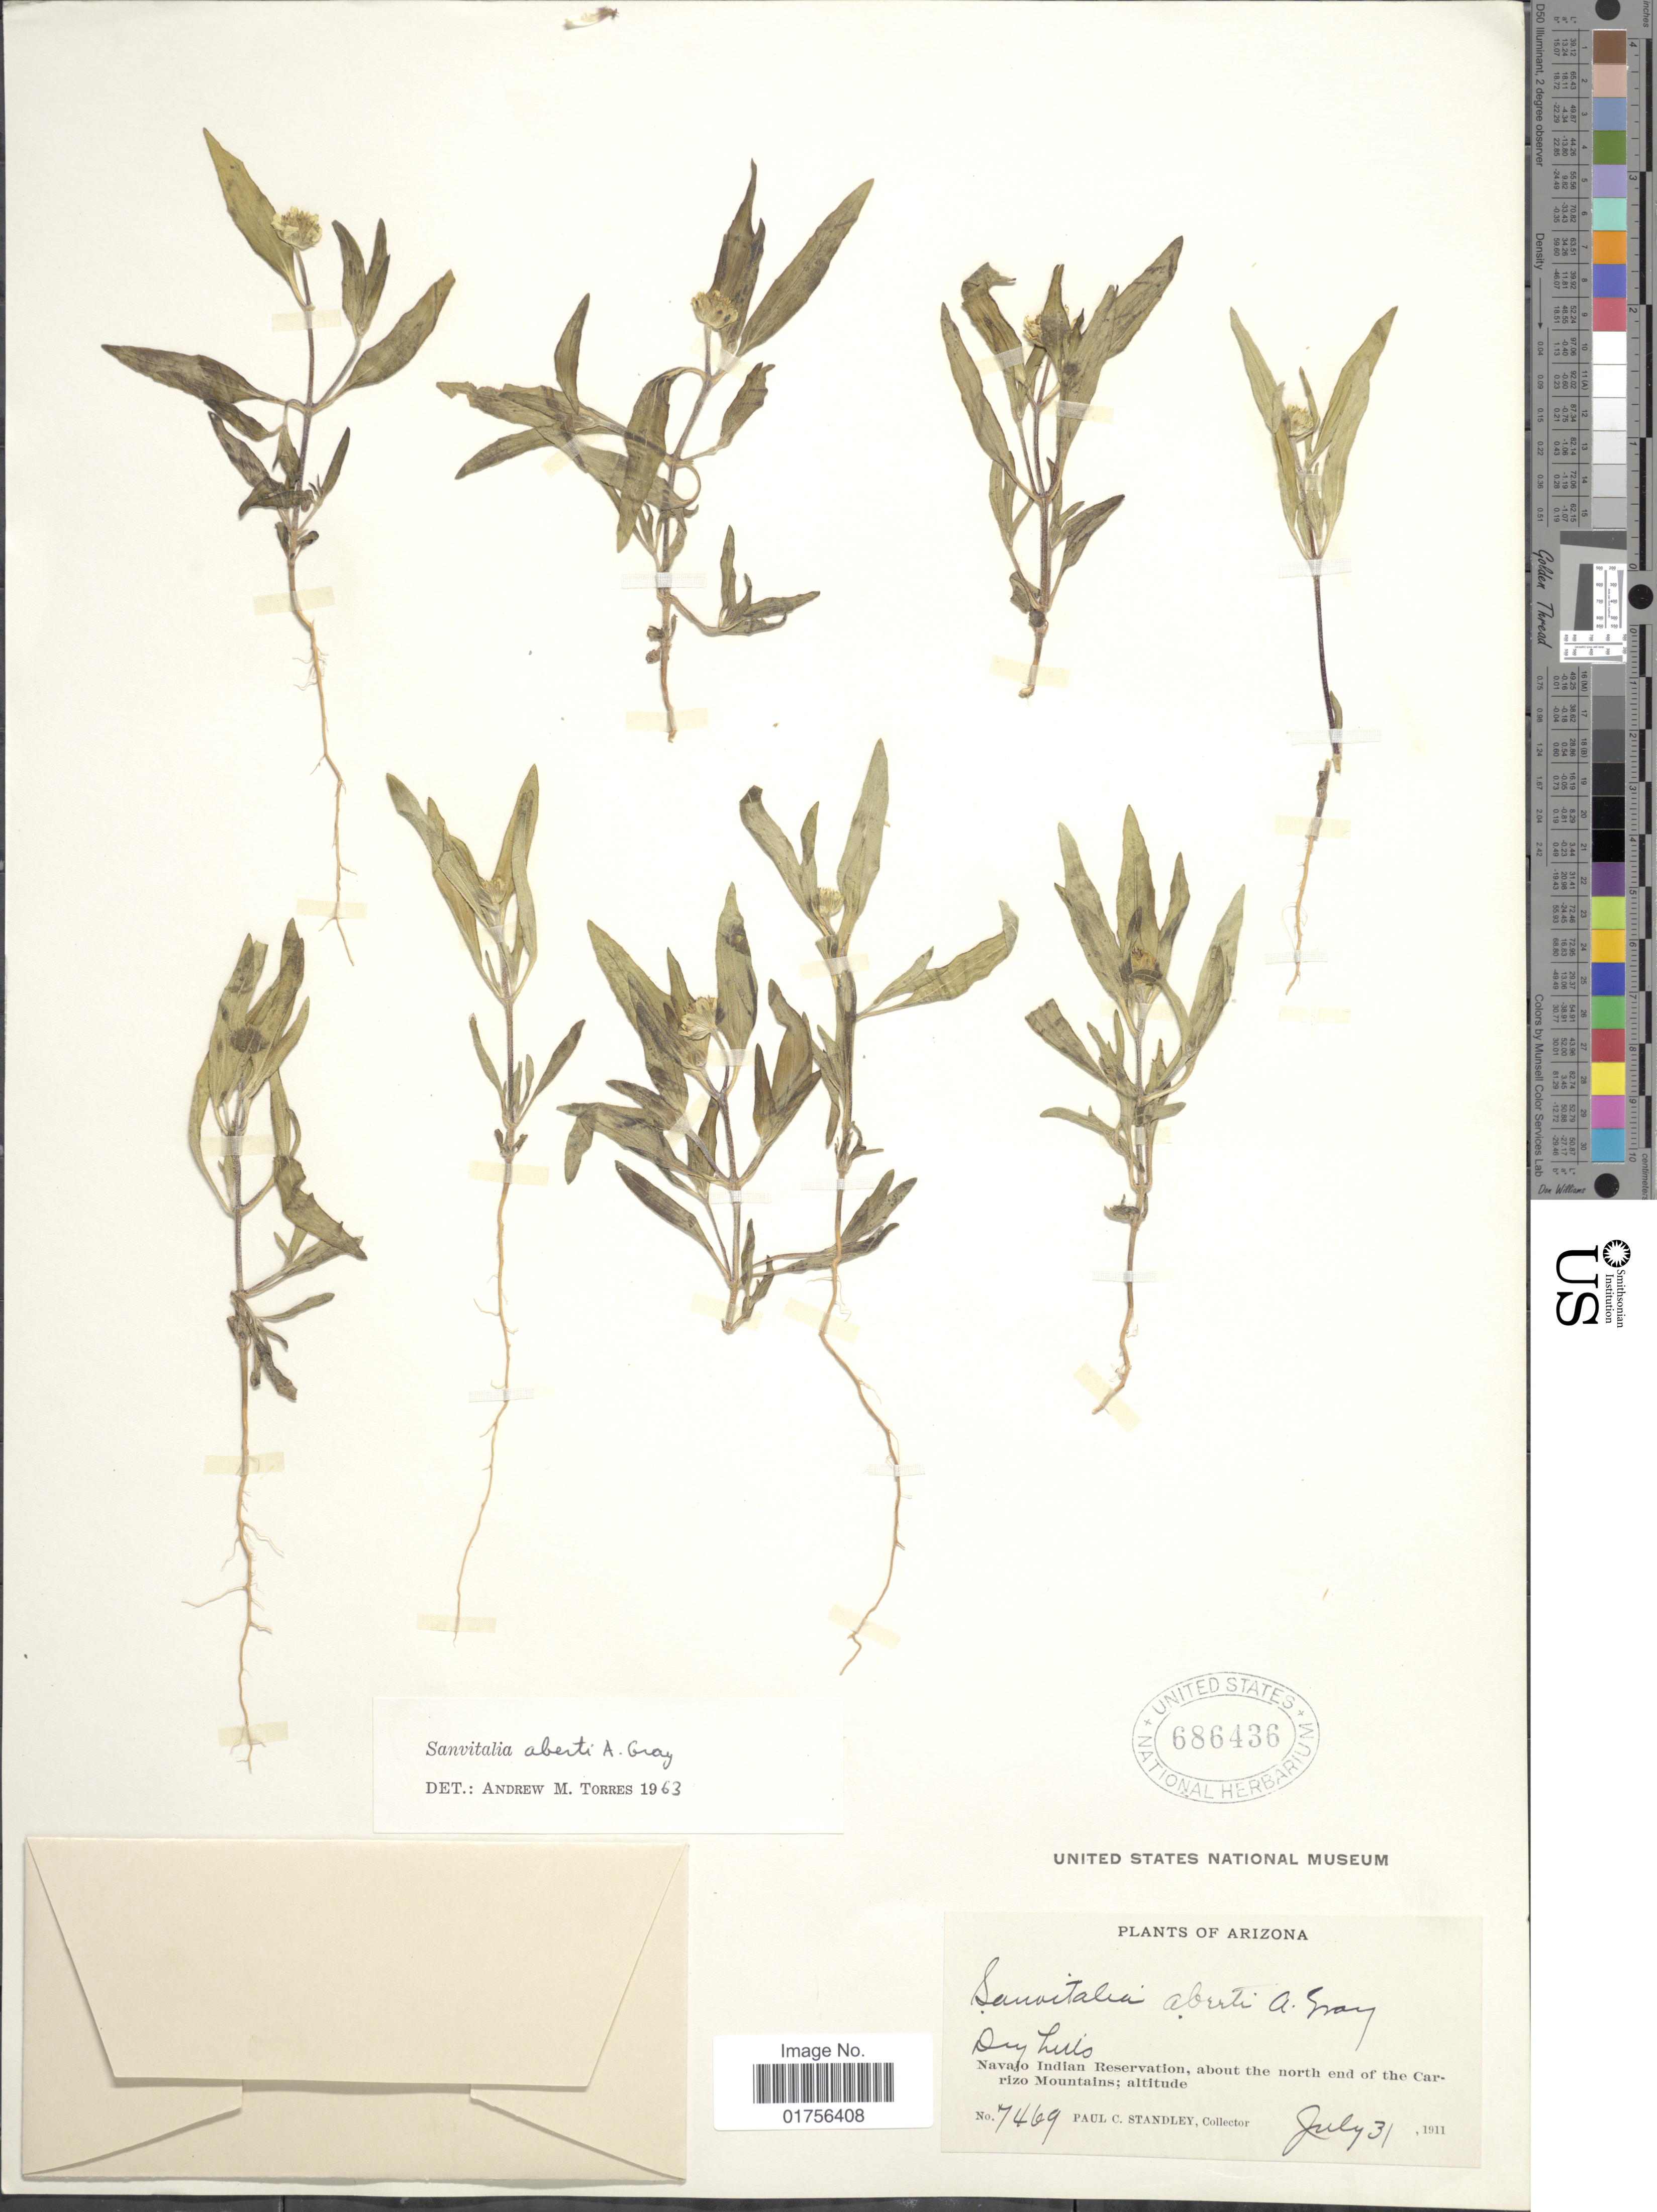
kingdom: Plantae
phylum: Tracheophyta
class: Magnoliopsida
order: Asterales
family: Asteraceae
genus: Sanvitalia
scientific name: Sanvitalia aberti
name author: A. Gray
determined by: Skibicki, Samuel V.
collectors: P. C. Standley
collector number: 7469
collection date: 1911-07-31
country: United States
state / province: Arizona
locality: Navajo Indian Reservation, about the north end of the Carizo Mountains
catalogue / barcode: US 686436